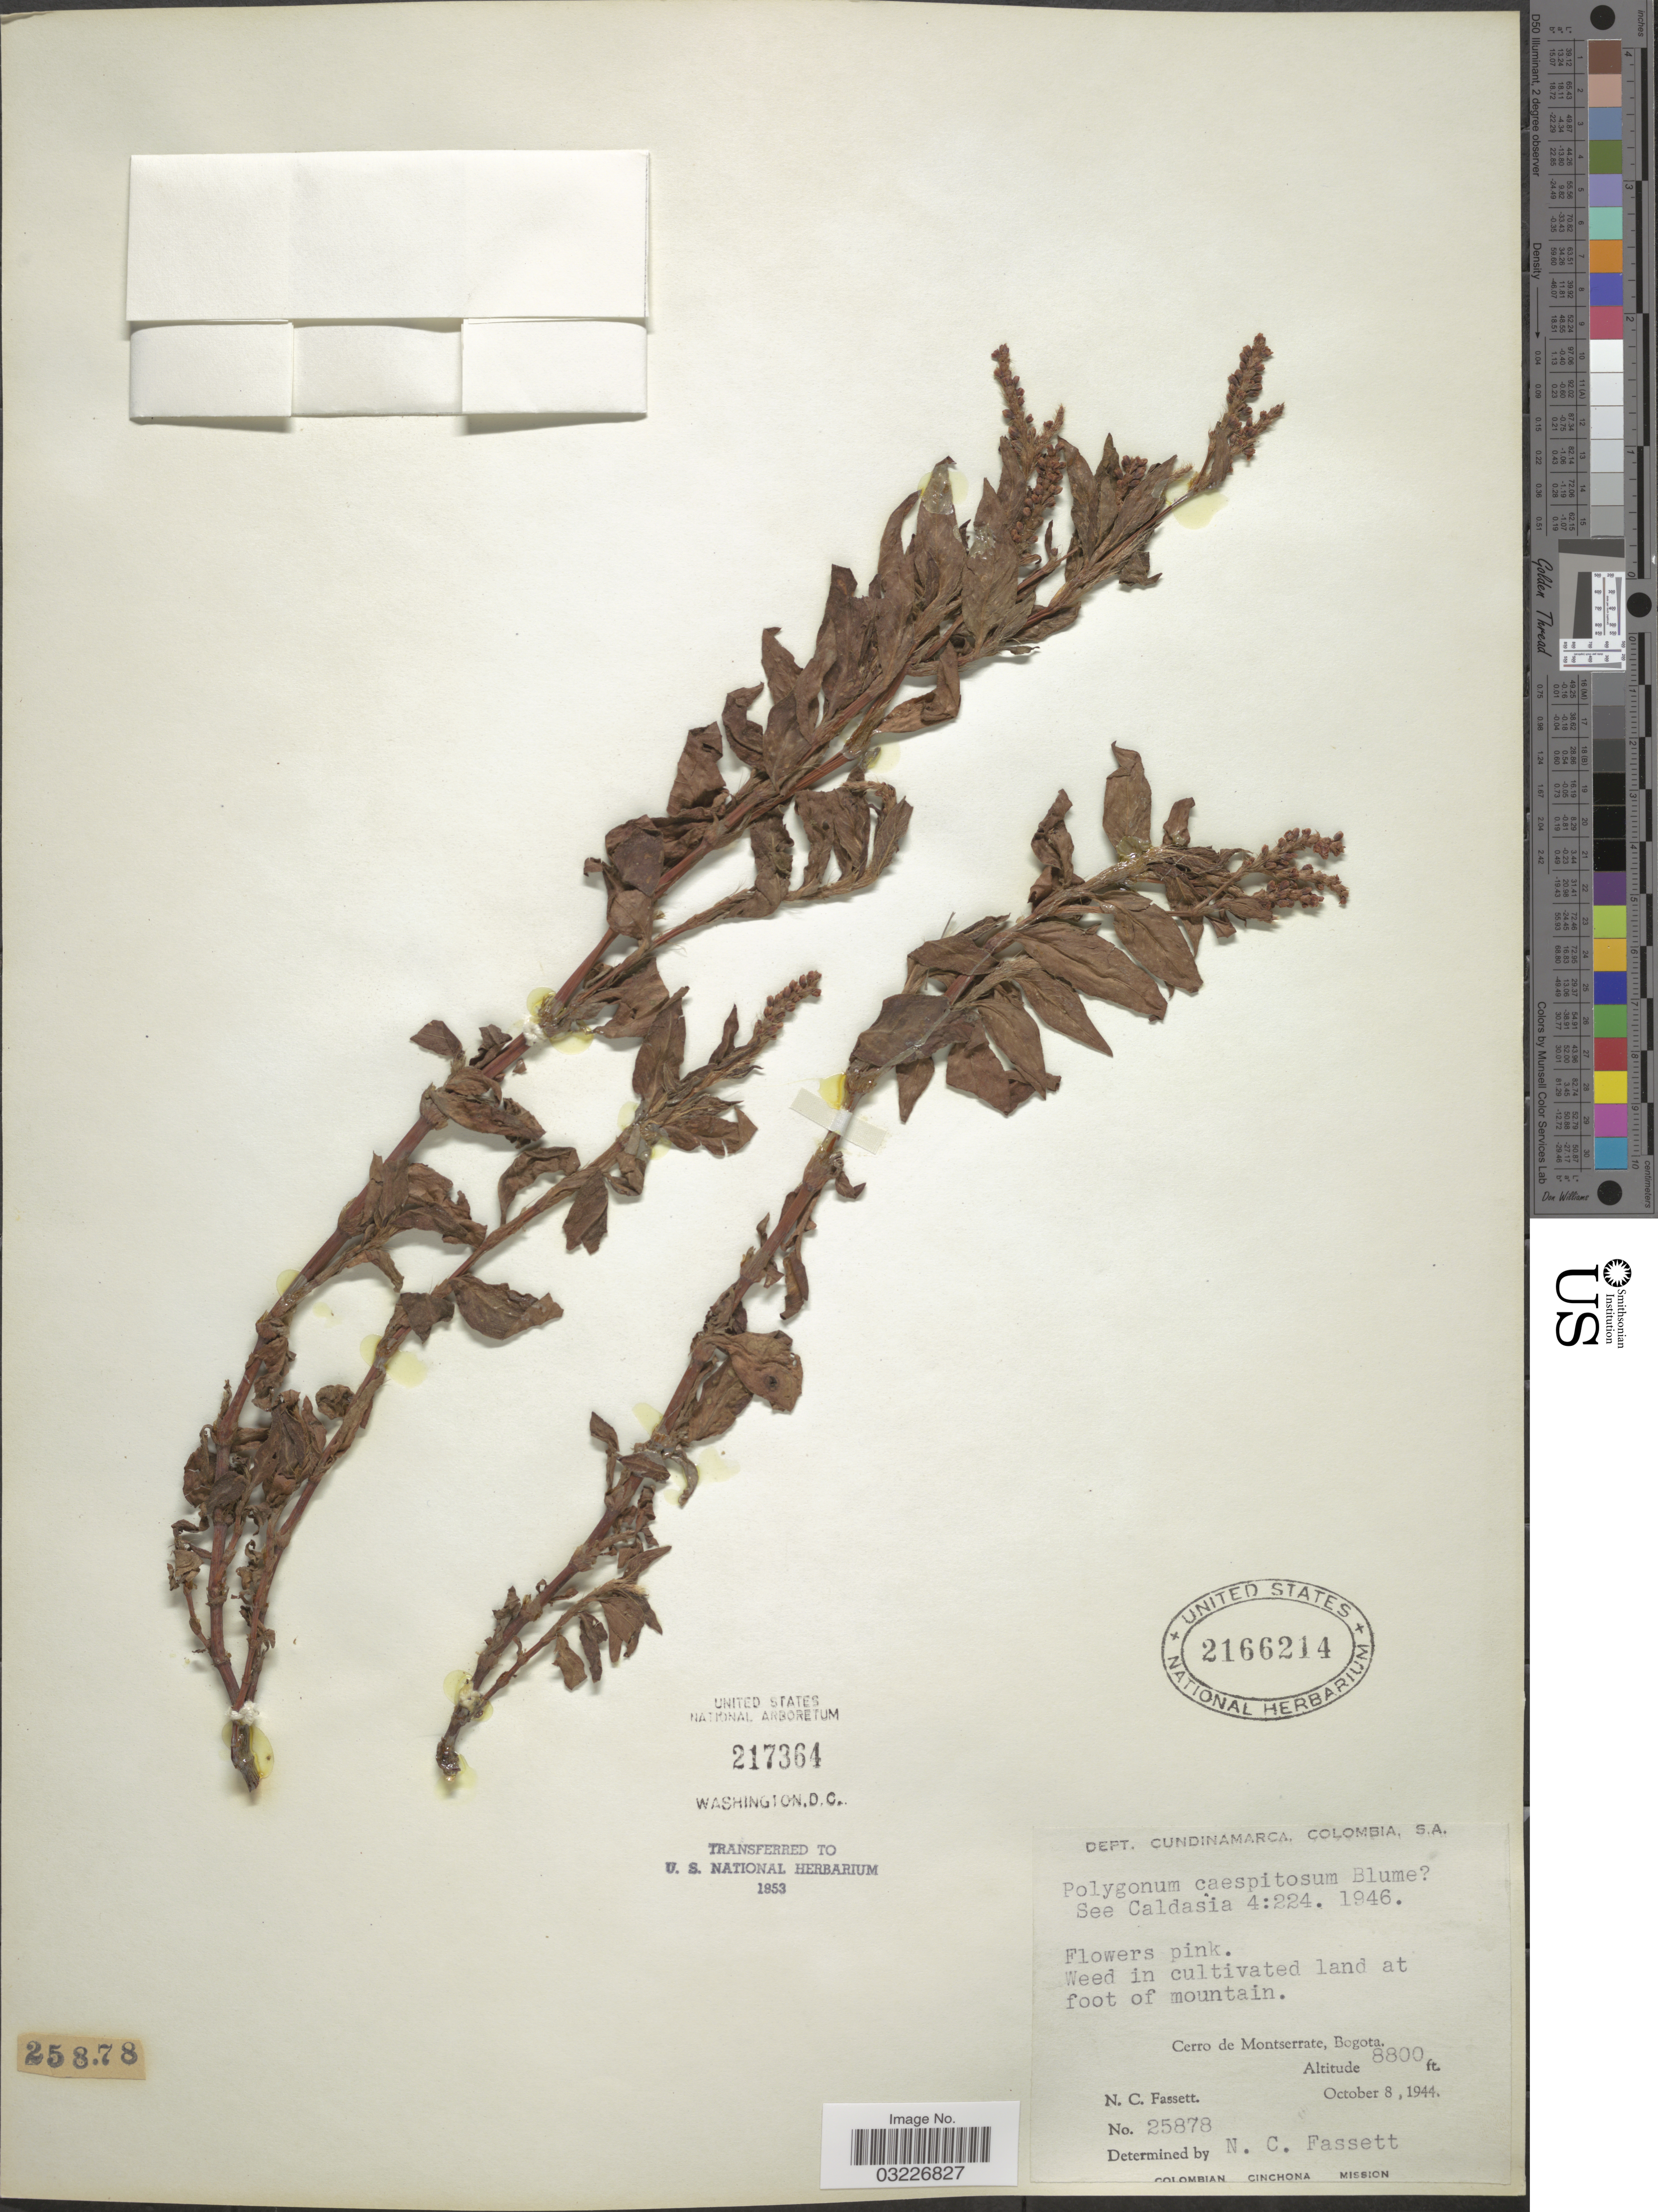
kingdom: Plantae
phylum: Tracheophyta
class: Magnoliopsida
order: Caryophyllales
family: Polygonaceae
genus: Polygonum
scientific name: Polygonum caespitosum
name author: Blume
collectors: N. C. Fassett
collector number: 25878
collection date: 1944-10-08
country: Colombia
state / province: Cundinamarca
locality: Dept. Cundinamarca, Cerro de Montserrate, Bogota.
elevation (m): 2682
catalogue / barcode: US 2166214